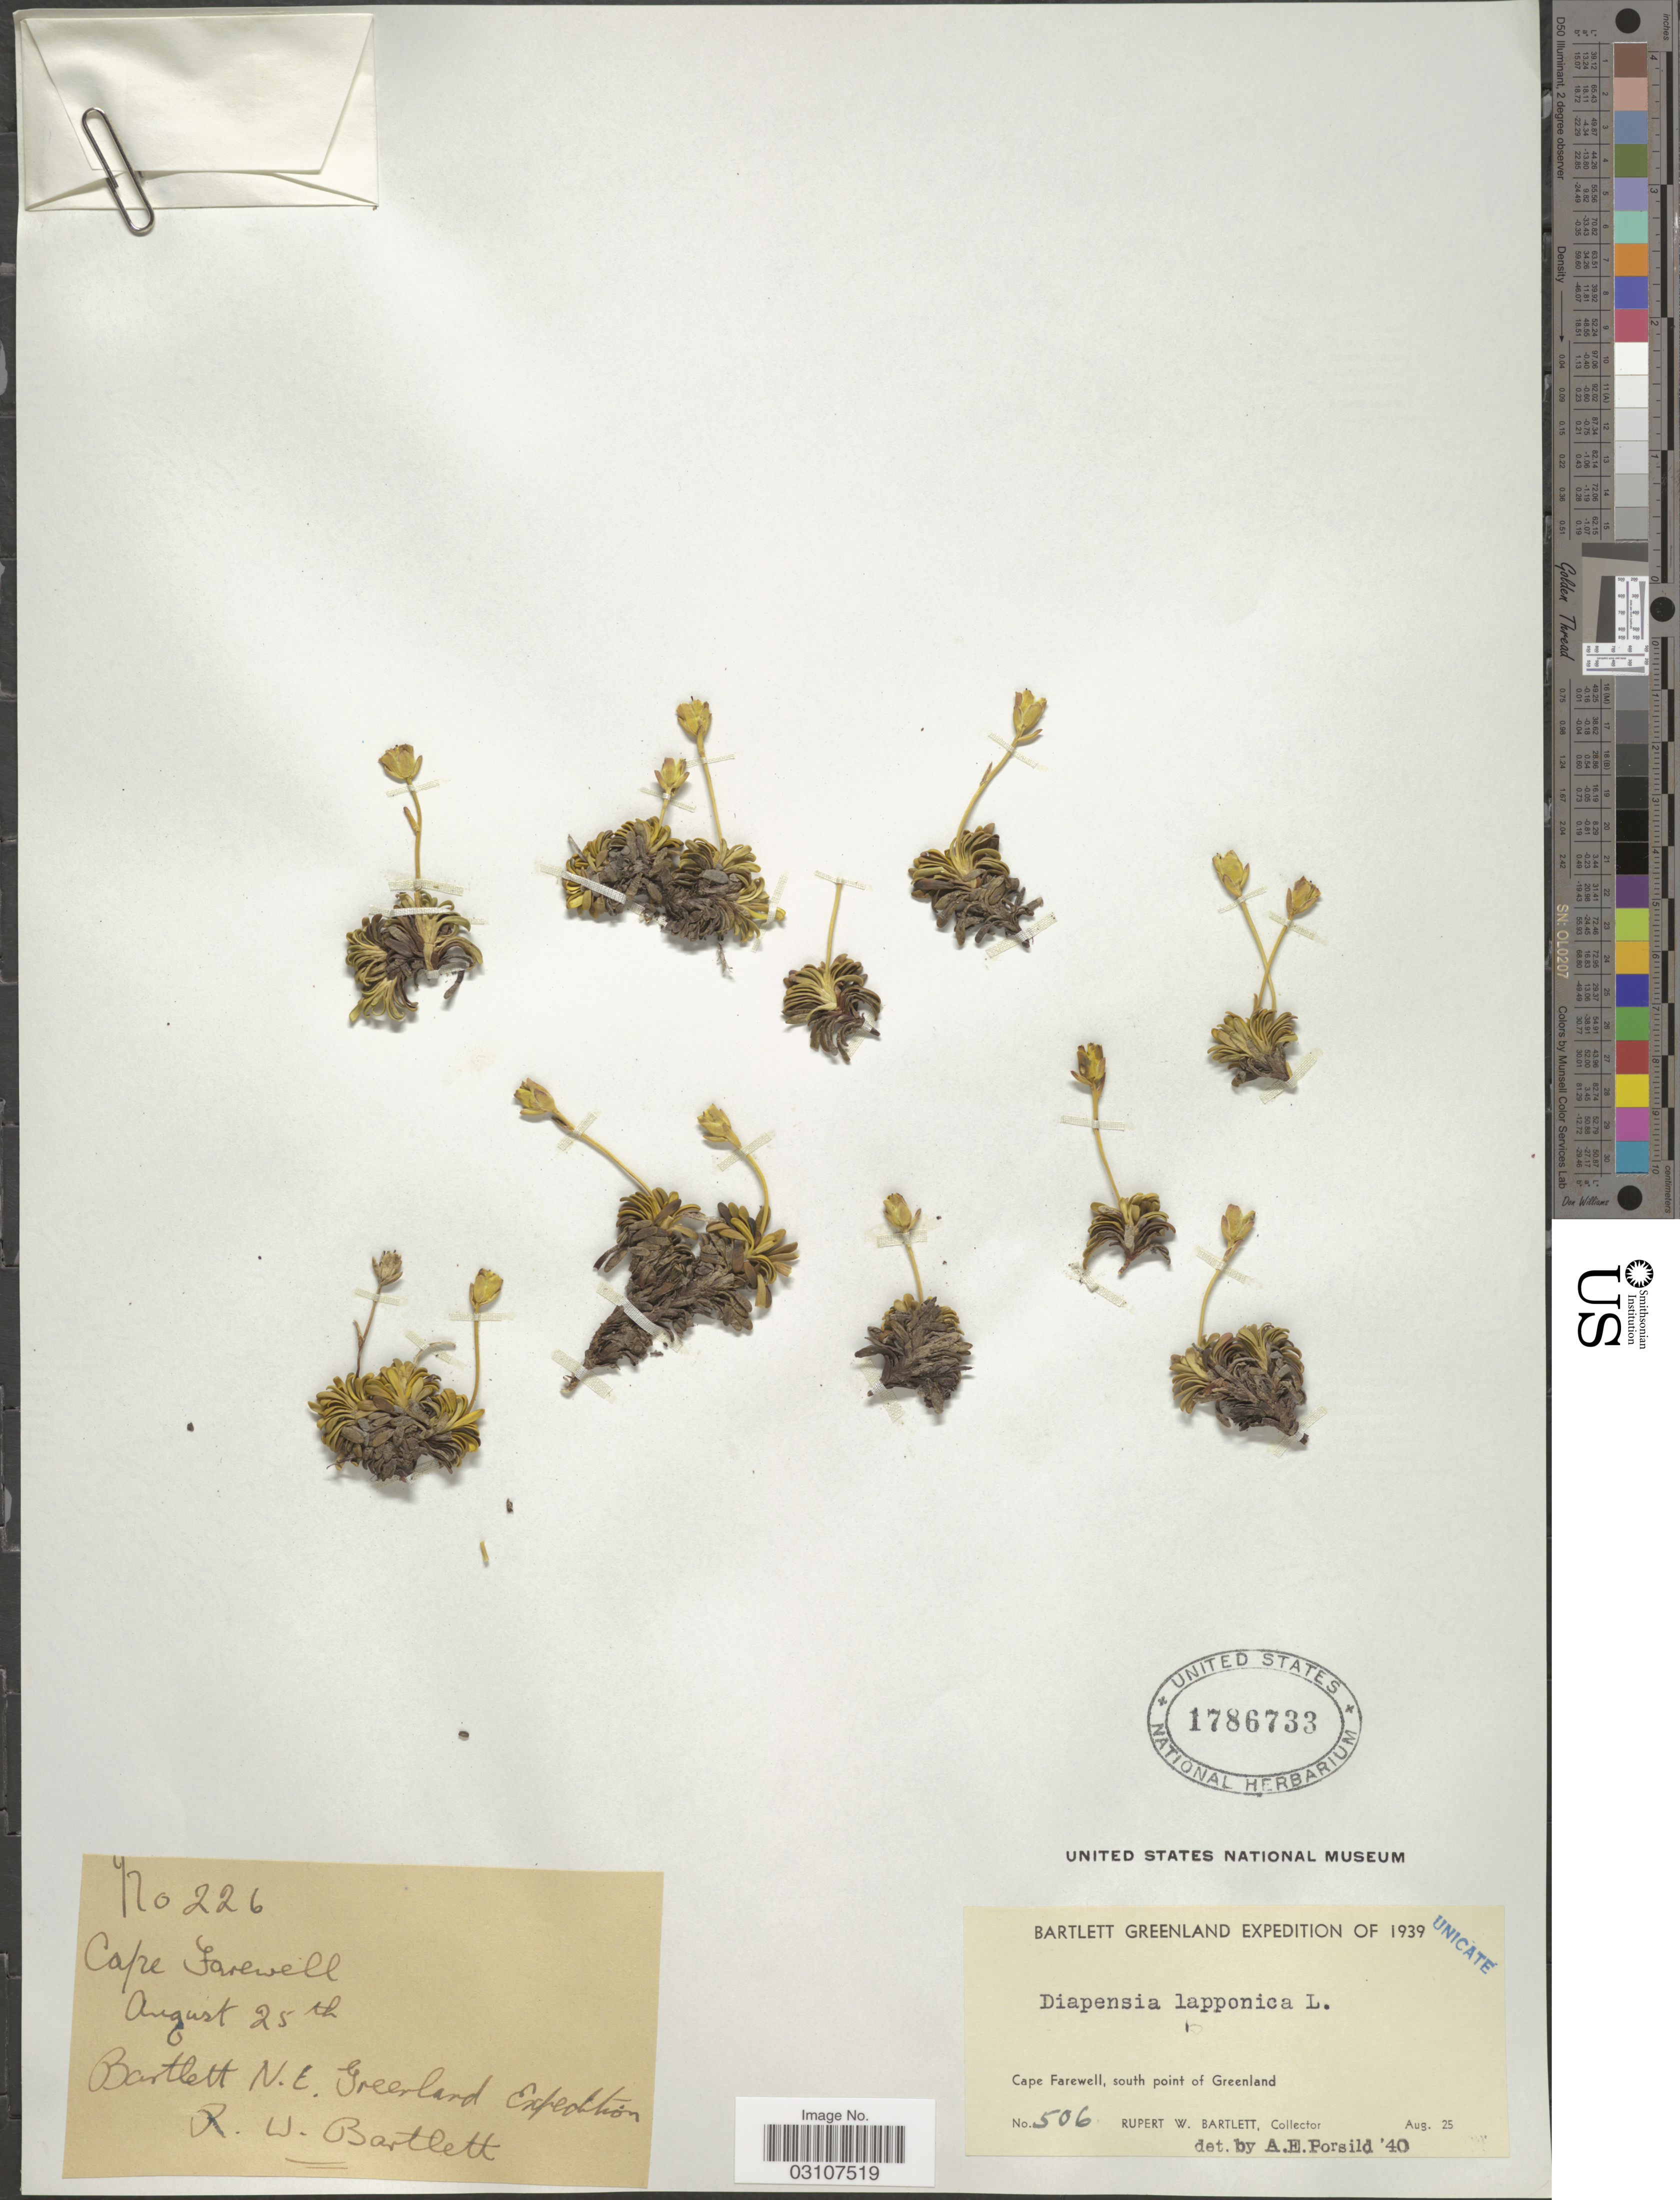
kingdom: Plantae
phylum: Tracheophyta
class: Magnoliopsida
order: Ericales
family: Diapensiaceae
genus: Diapensia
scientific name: Diapensia lapponica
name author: L.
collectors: R. W. Bartlett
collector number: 506/226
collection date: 1939-08-25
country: Greenland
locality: Cape Farewell, south point of Greenland.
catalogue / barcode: US 1786733